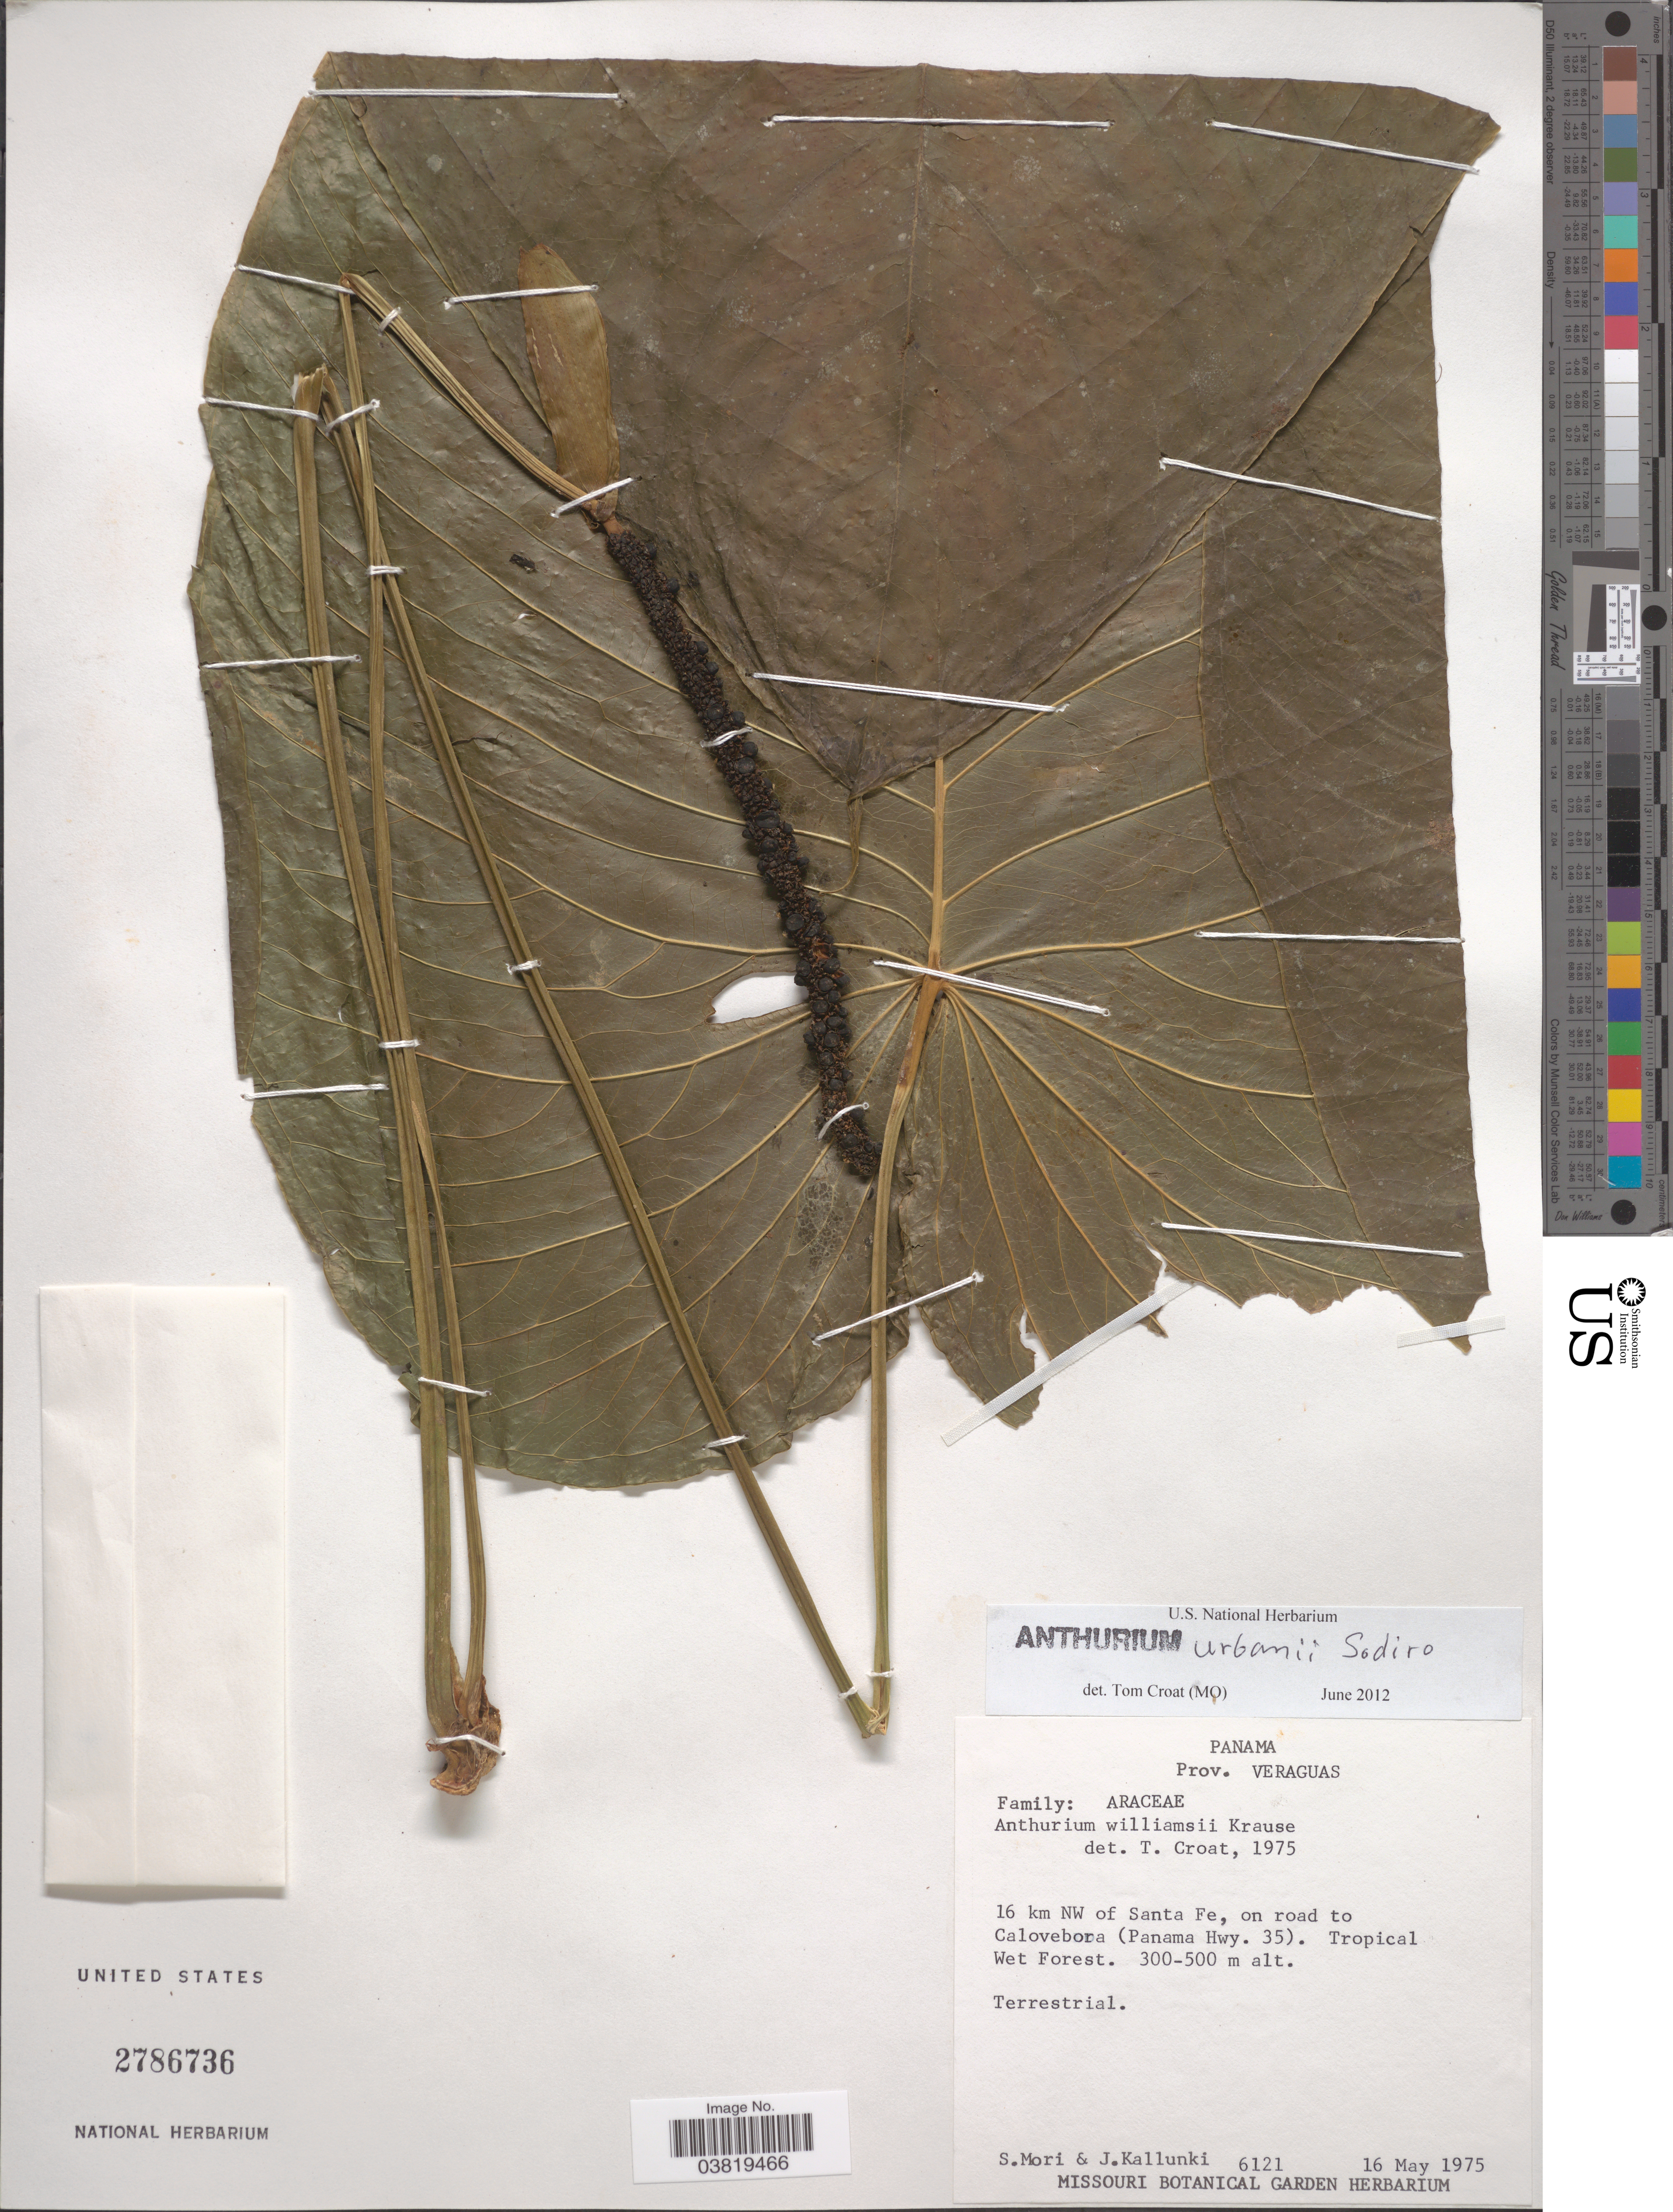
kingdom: Plantae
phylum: Tracheophyta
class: Liliopsida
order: Alismatales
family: Araceae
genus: Anthurium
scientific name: Anthurium urbanii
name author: Sodiro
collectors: S. Mori & J. Kallunki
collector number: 6121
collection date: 1975-05-16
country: Panama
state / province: Veraguas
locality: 16 km NW of Santa Fe, on road to Calovebora (Panama Hwy. 35).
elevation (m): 300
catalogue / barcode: US 2786736